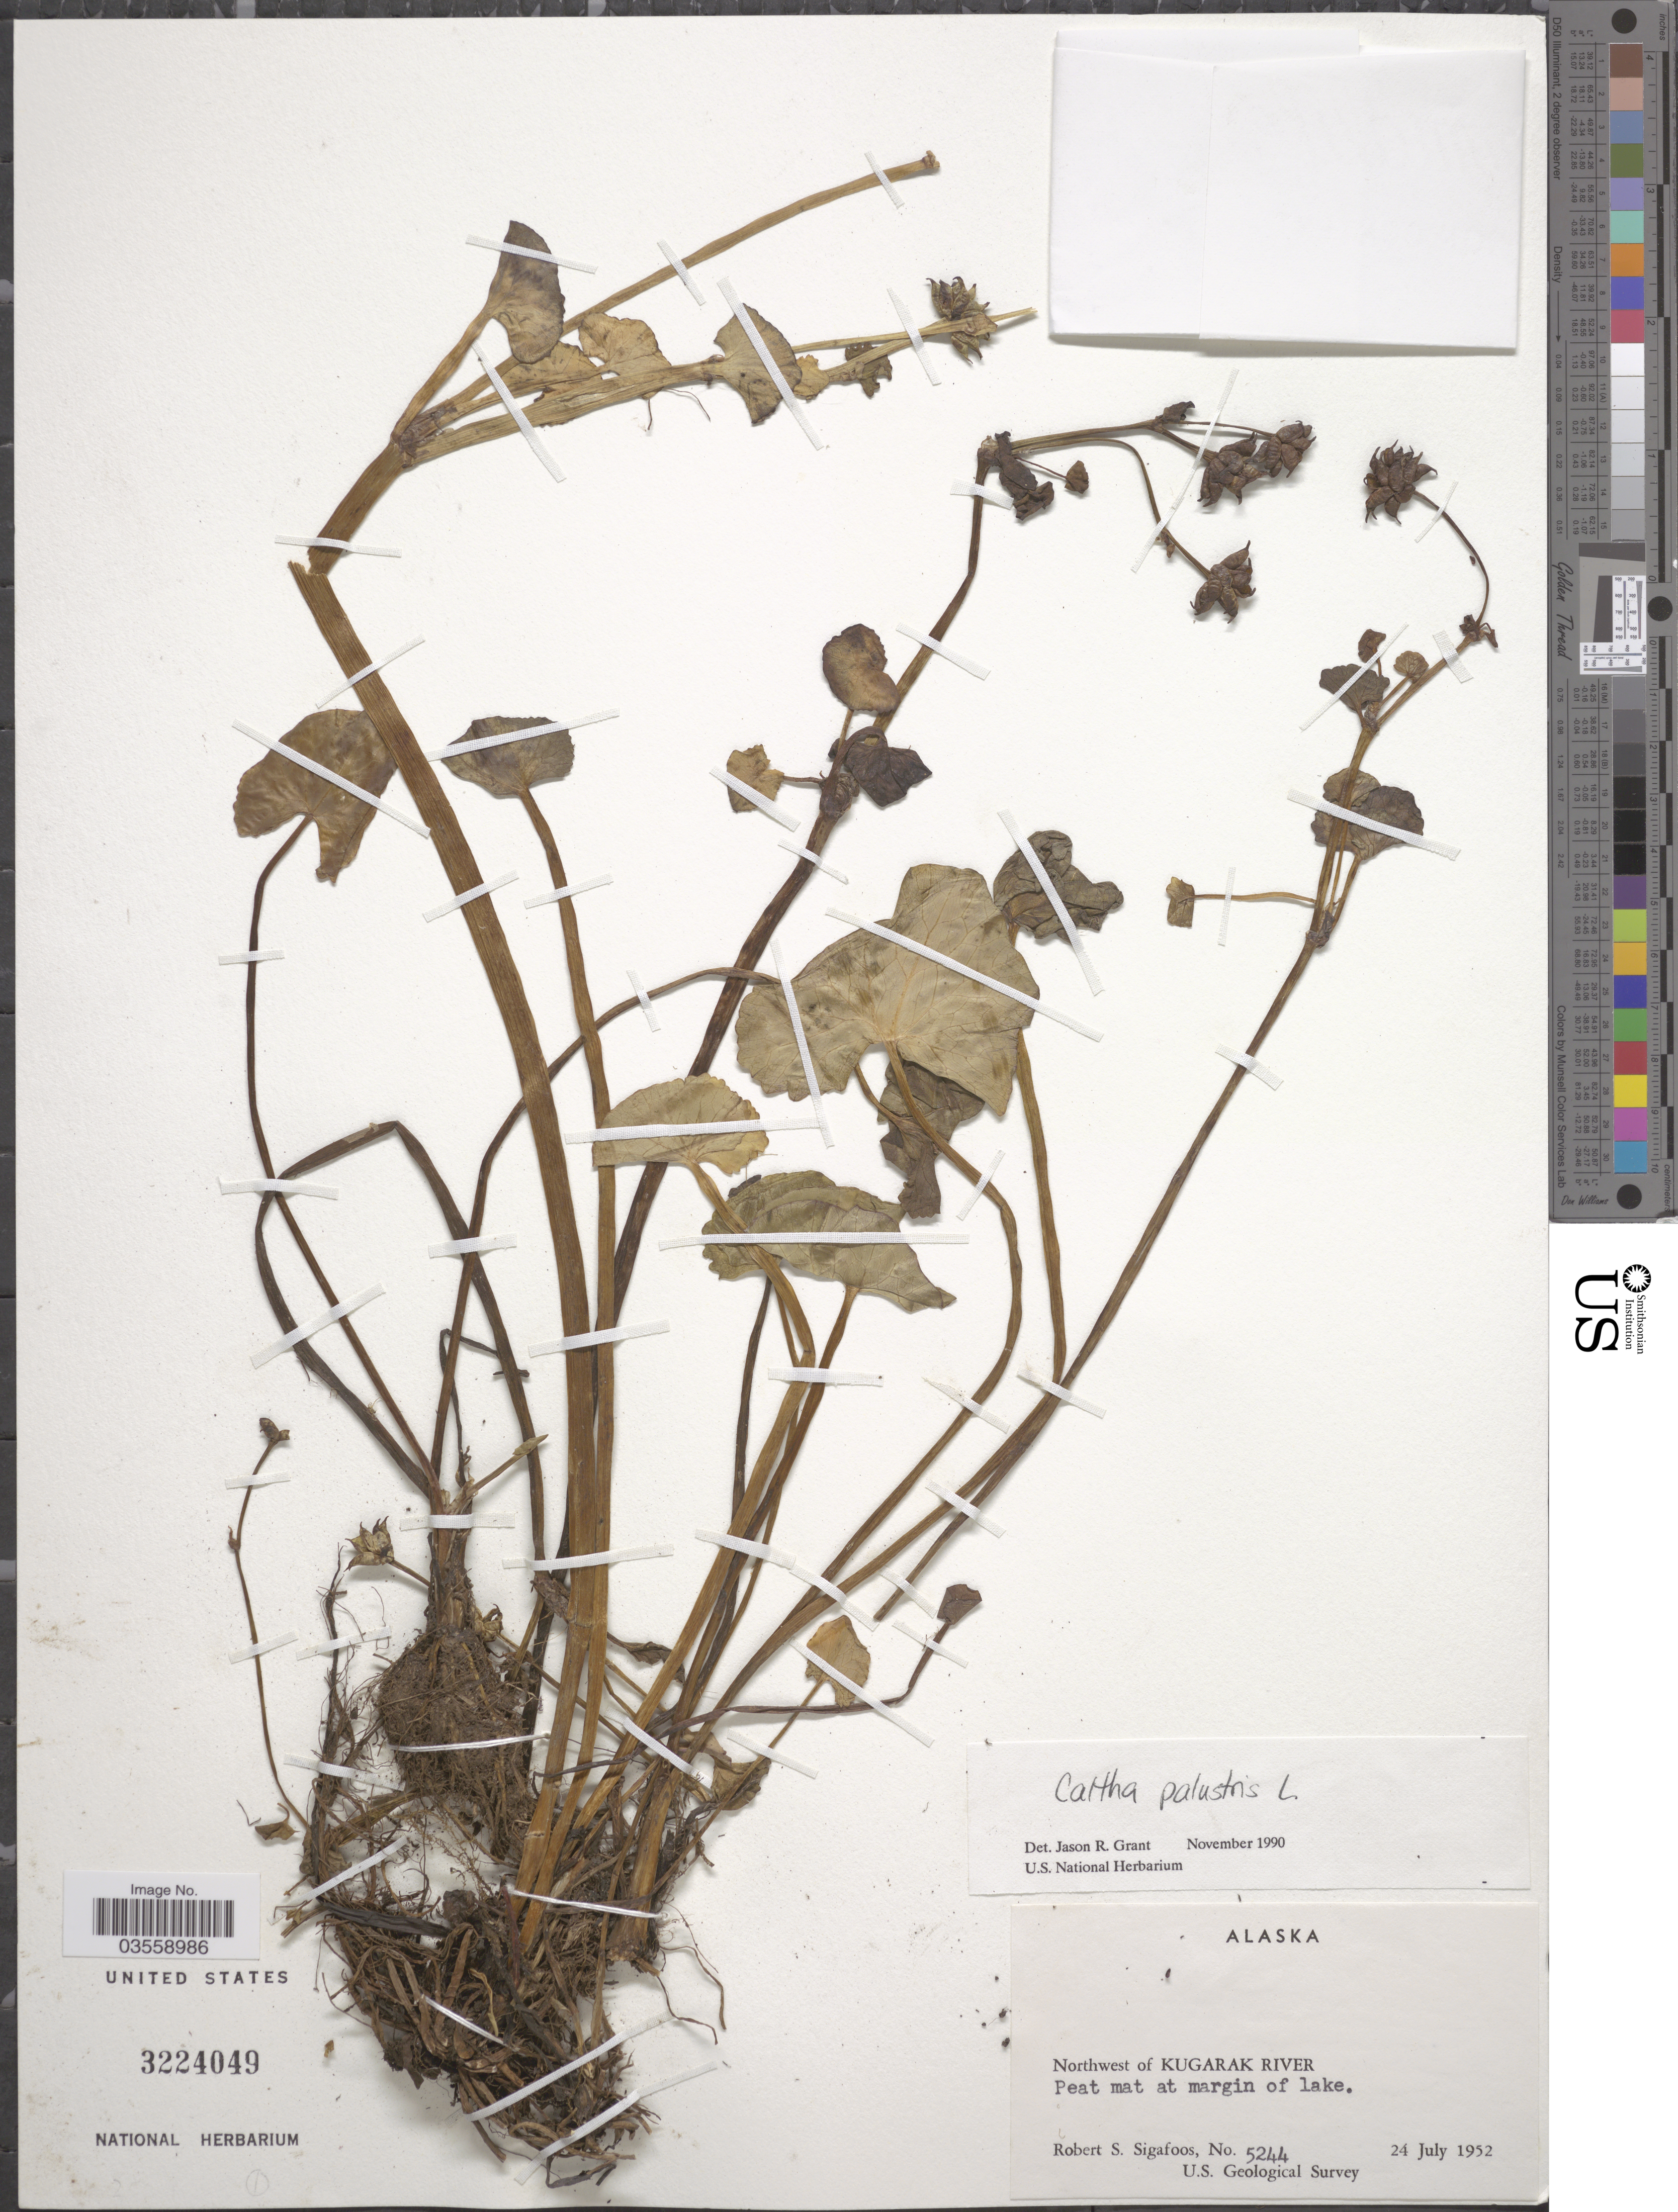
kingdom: Plantae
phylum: Tracheophyta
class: Magnoliopsida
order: Ranunculales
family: Ranunculaceae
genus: Caltha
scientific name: Caltha palustris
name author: L.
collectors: R. Sigafoos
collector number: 5244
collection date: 1952-07-24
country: United States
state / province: Alaska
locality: Northwest of Kugarak River. Peat mat at margin of lake.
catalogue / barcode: US 3224049